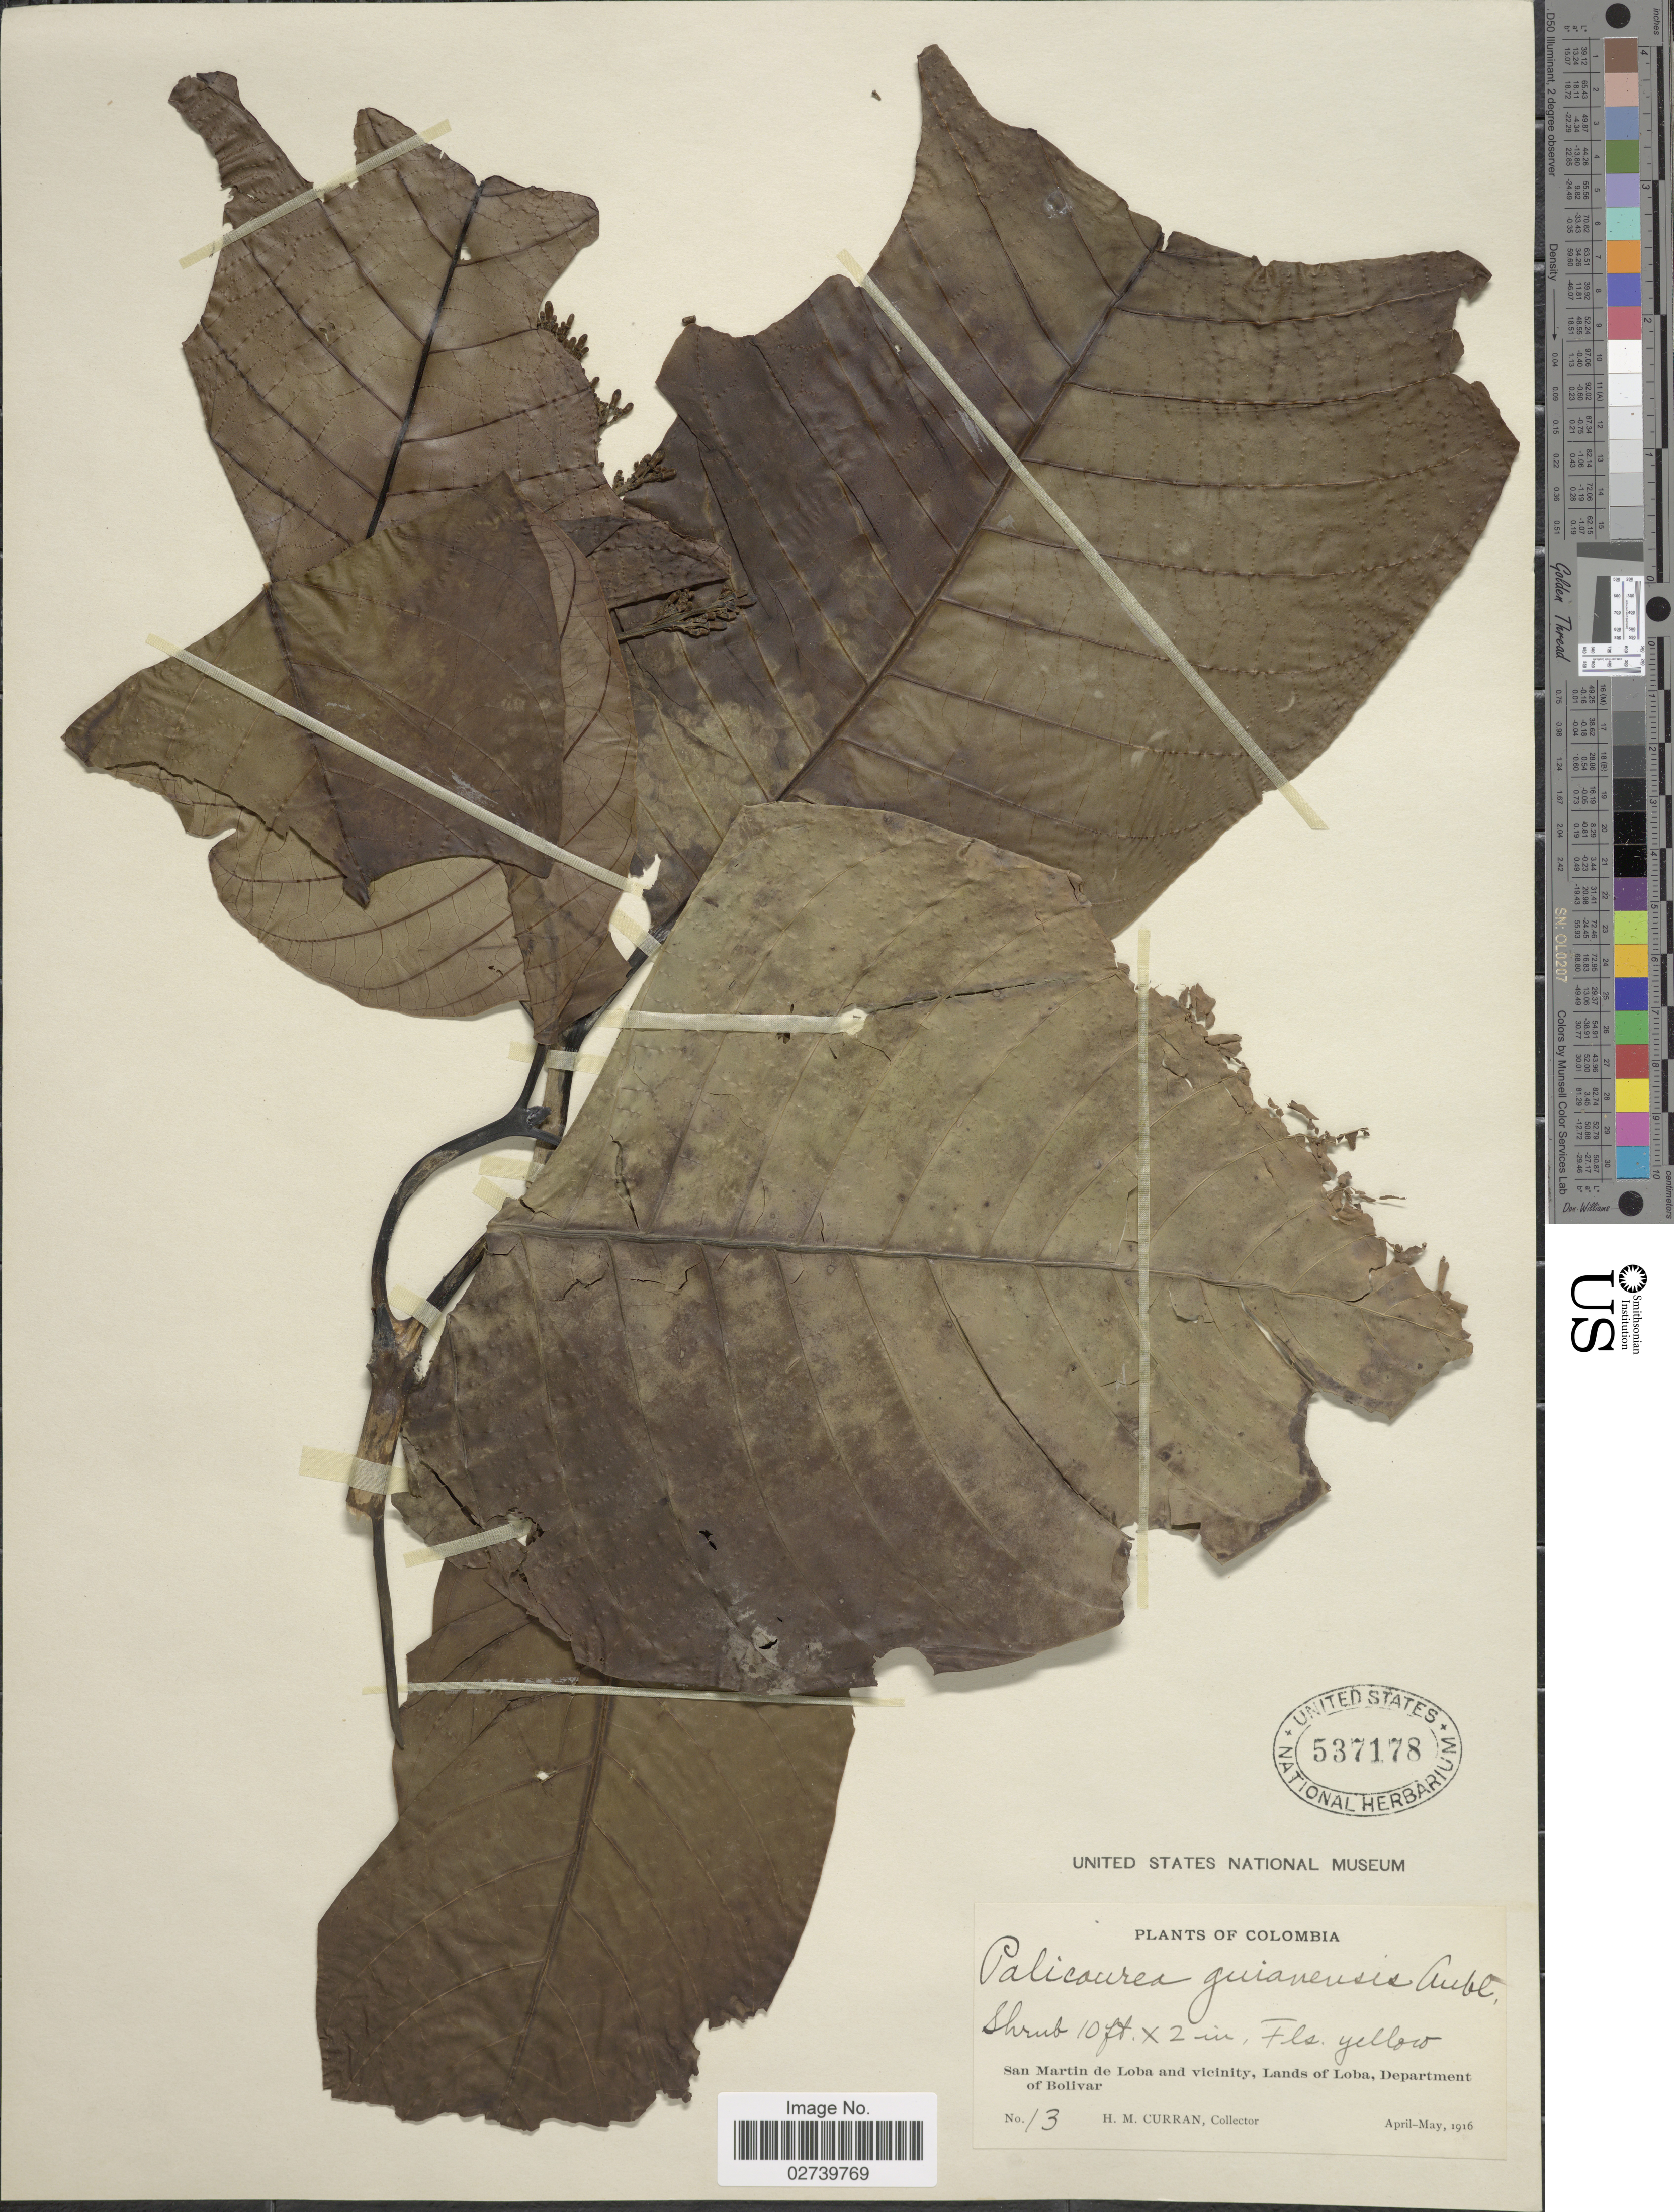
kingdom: Plantae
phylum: Tracheophyta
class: Magnoliopsida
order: Gentianales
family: Rubiaceae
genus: Palicourea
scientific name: Palicourea guianensis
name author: Aubl.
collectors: H. M. Curran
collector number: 13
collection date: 1916-04/1916-05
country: Colombia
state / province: Bolívar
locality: San Martin de Loba and vicinity, Lands of Loba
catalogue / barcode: US 537178